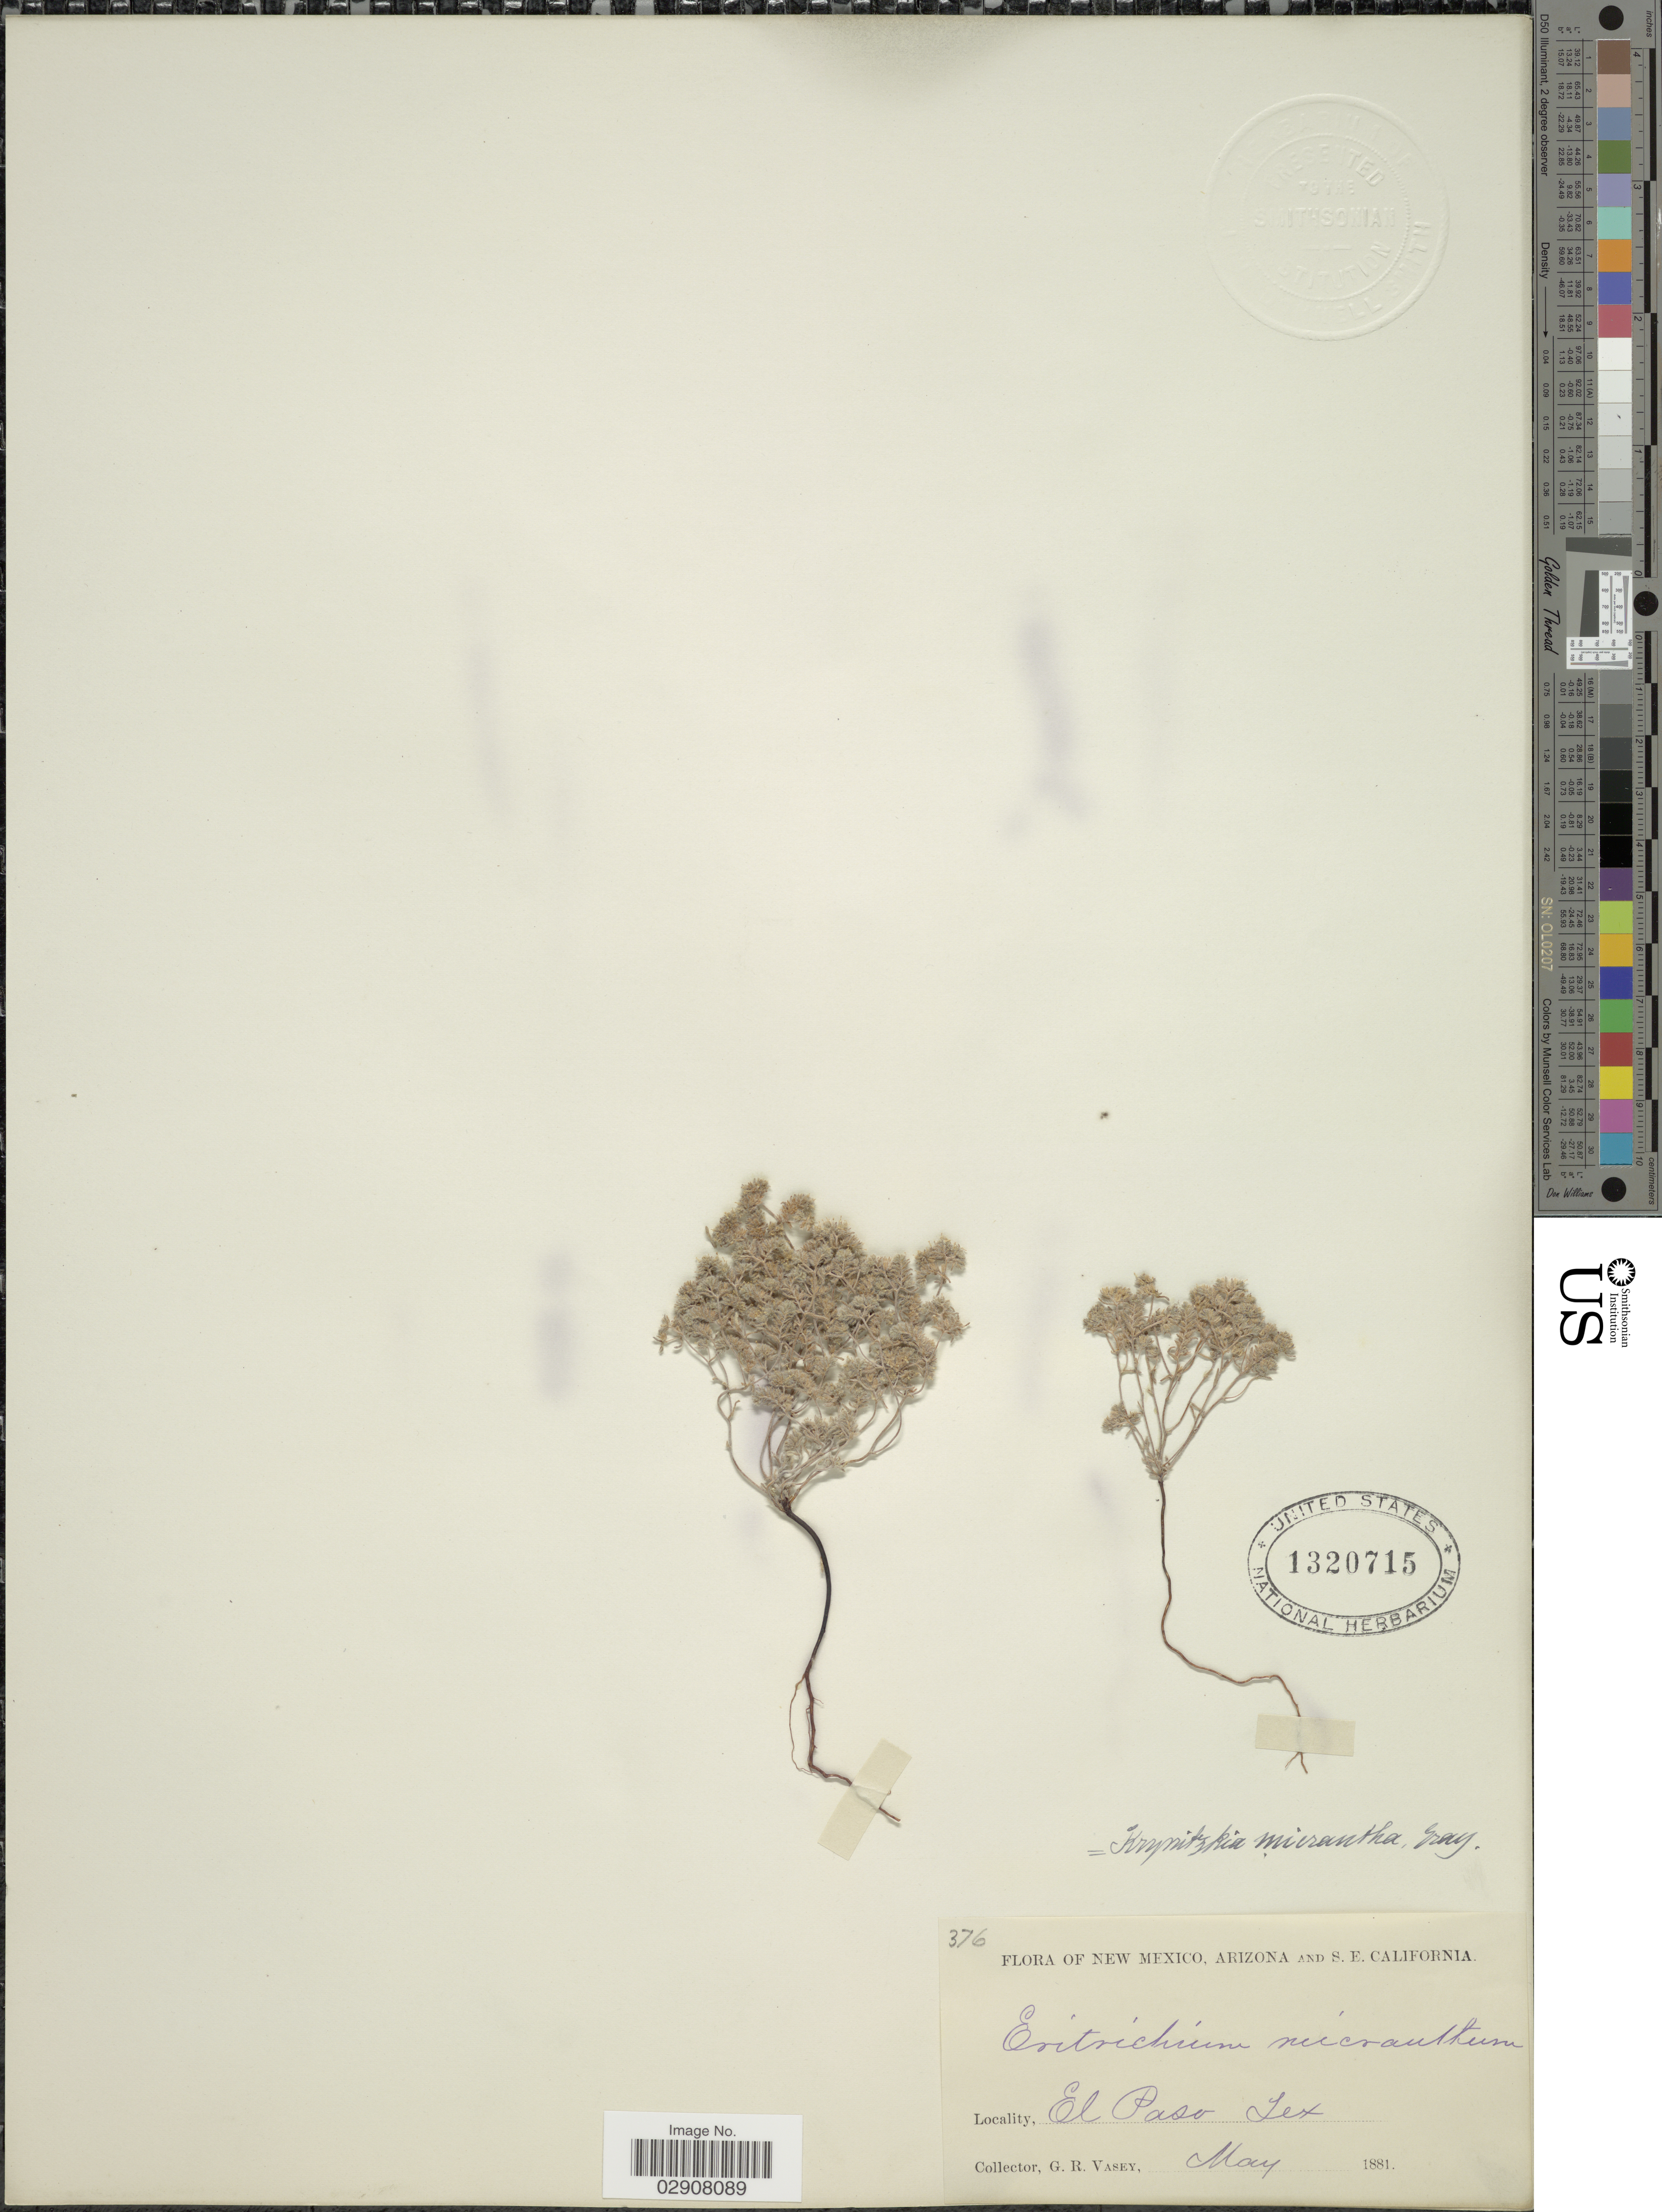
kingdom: Plantae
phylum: Tracheophyta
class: Magnoliopsida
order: Boraginales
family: Boraginaceae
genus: Cryptantha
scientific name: Cryptantha micrantha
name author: (Torr.) I.M. Johnst.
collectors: G. R. Vasey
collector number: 376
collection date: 1881-05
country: United States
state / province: Texas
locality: El Paso.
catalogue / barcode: US 1320715